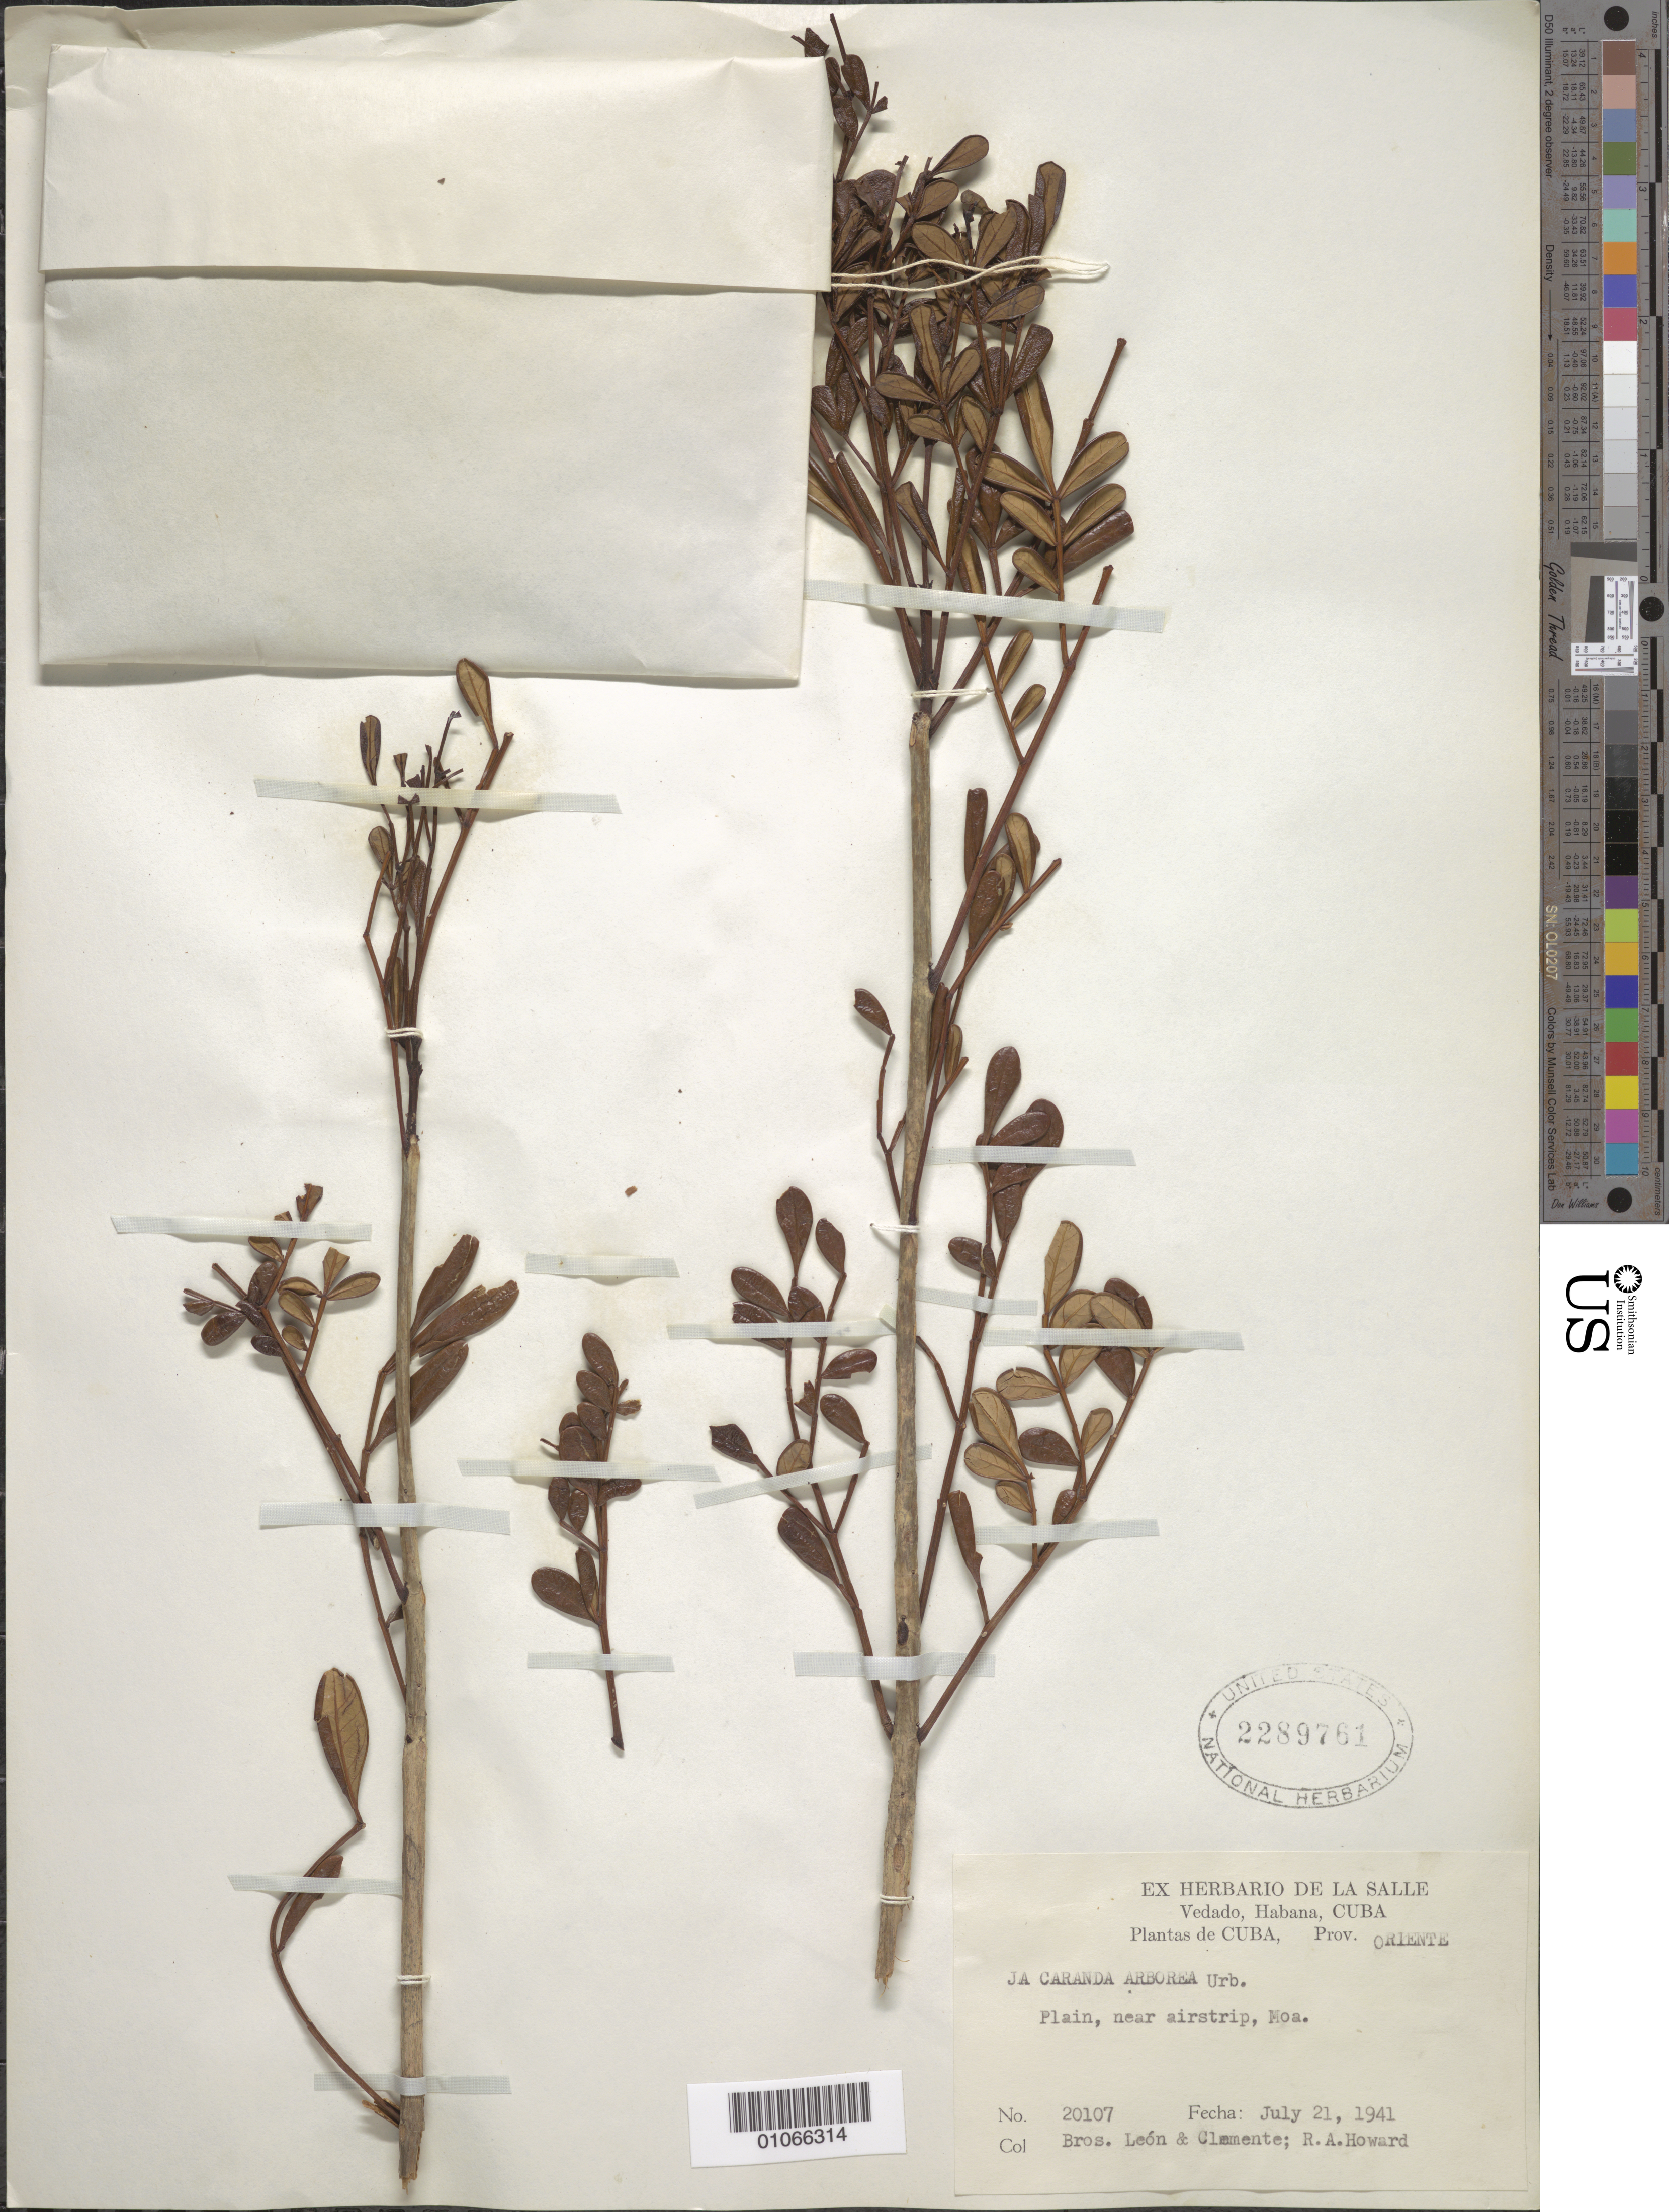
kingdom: Plantae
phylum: Tracheophyta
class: Magnoliopsida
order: Lamiales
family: Bignoniaceae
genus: Jacaranda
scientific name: Jacaranda arborea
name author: Urb.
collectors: Bro. León, Bro. Clemente & R. A. Howard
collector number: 20107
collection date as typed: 21 Jul 1941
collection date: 1941-07-21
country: Cuba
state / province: Holguín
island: Cuba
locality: Plain, near airstrip, Moa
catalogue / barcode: US 2289761